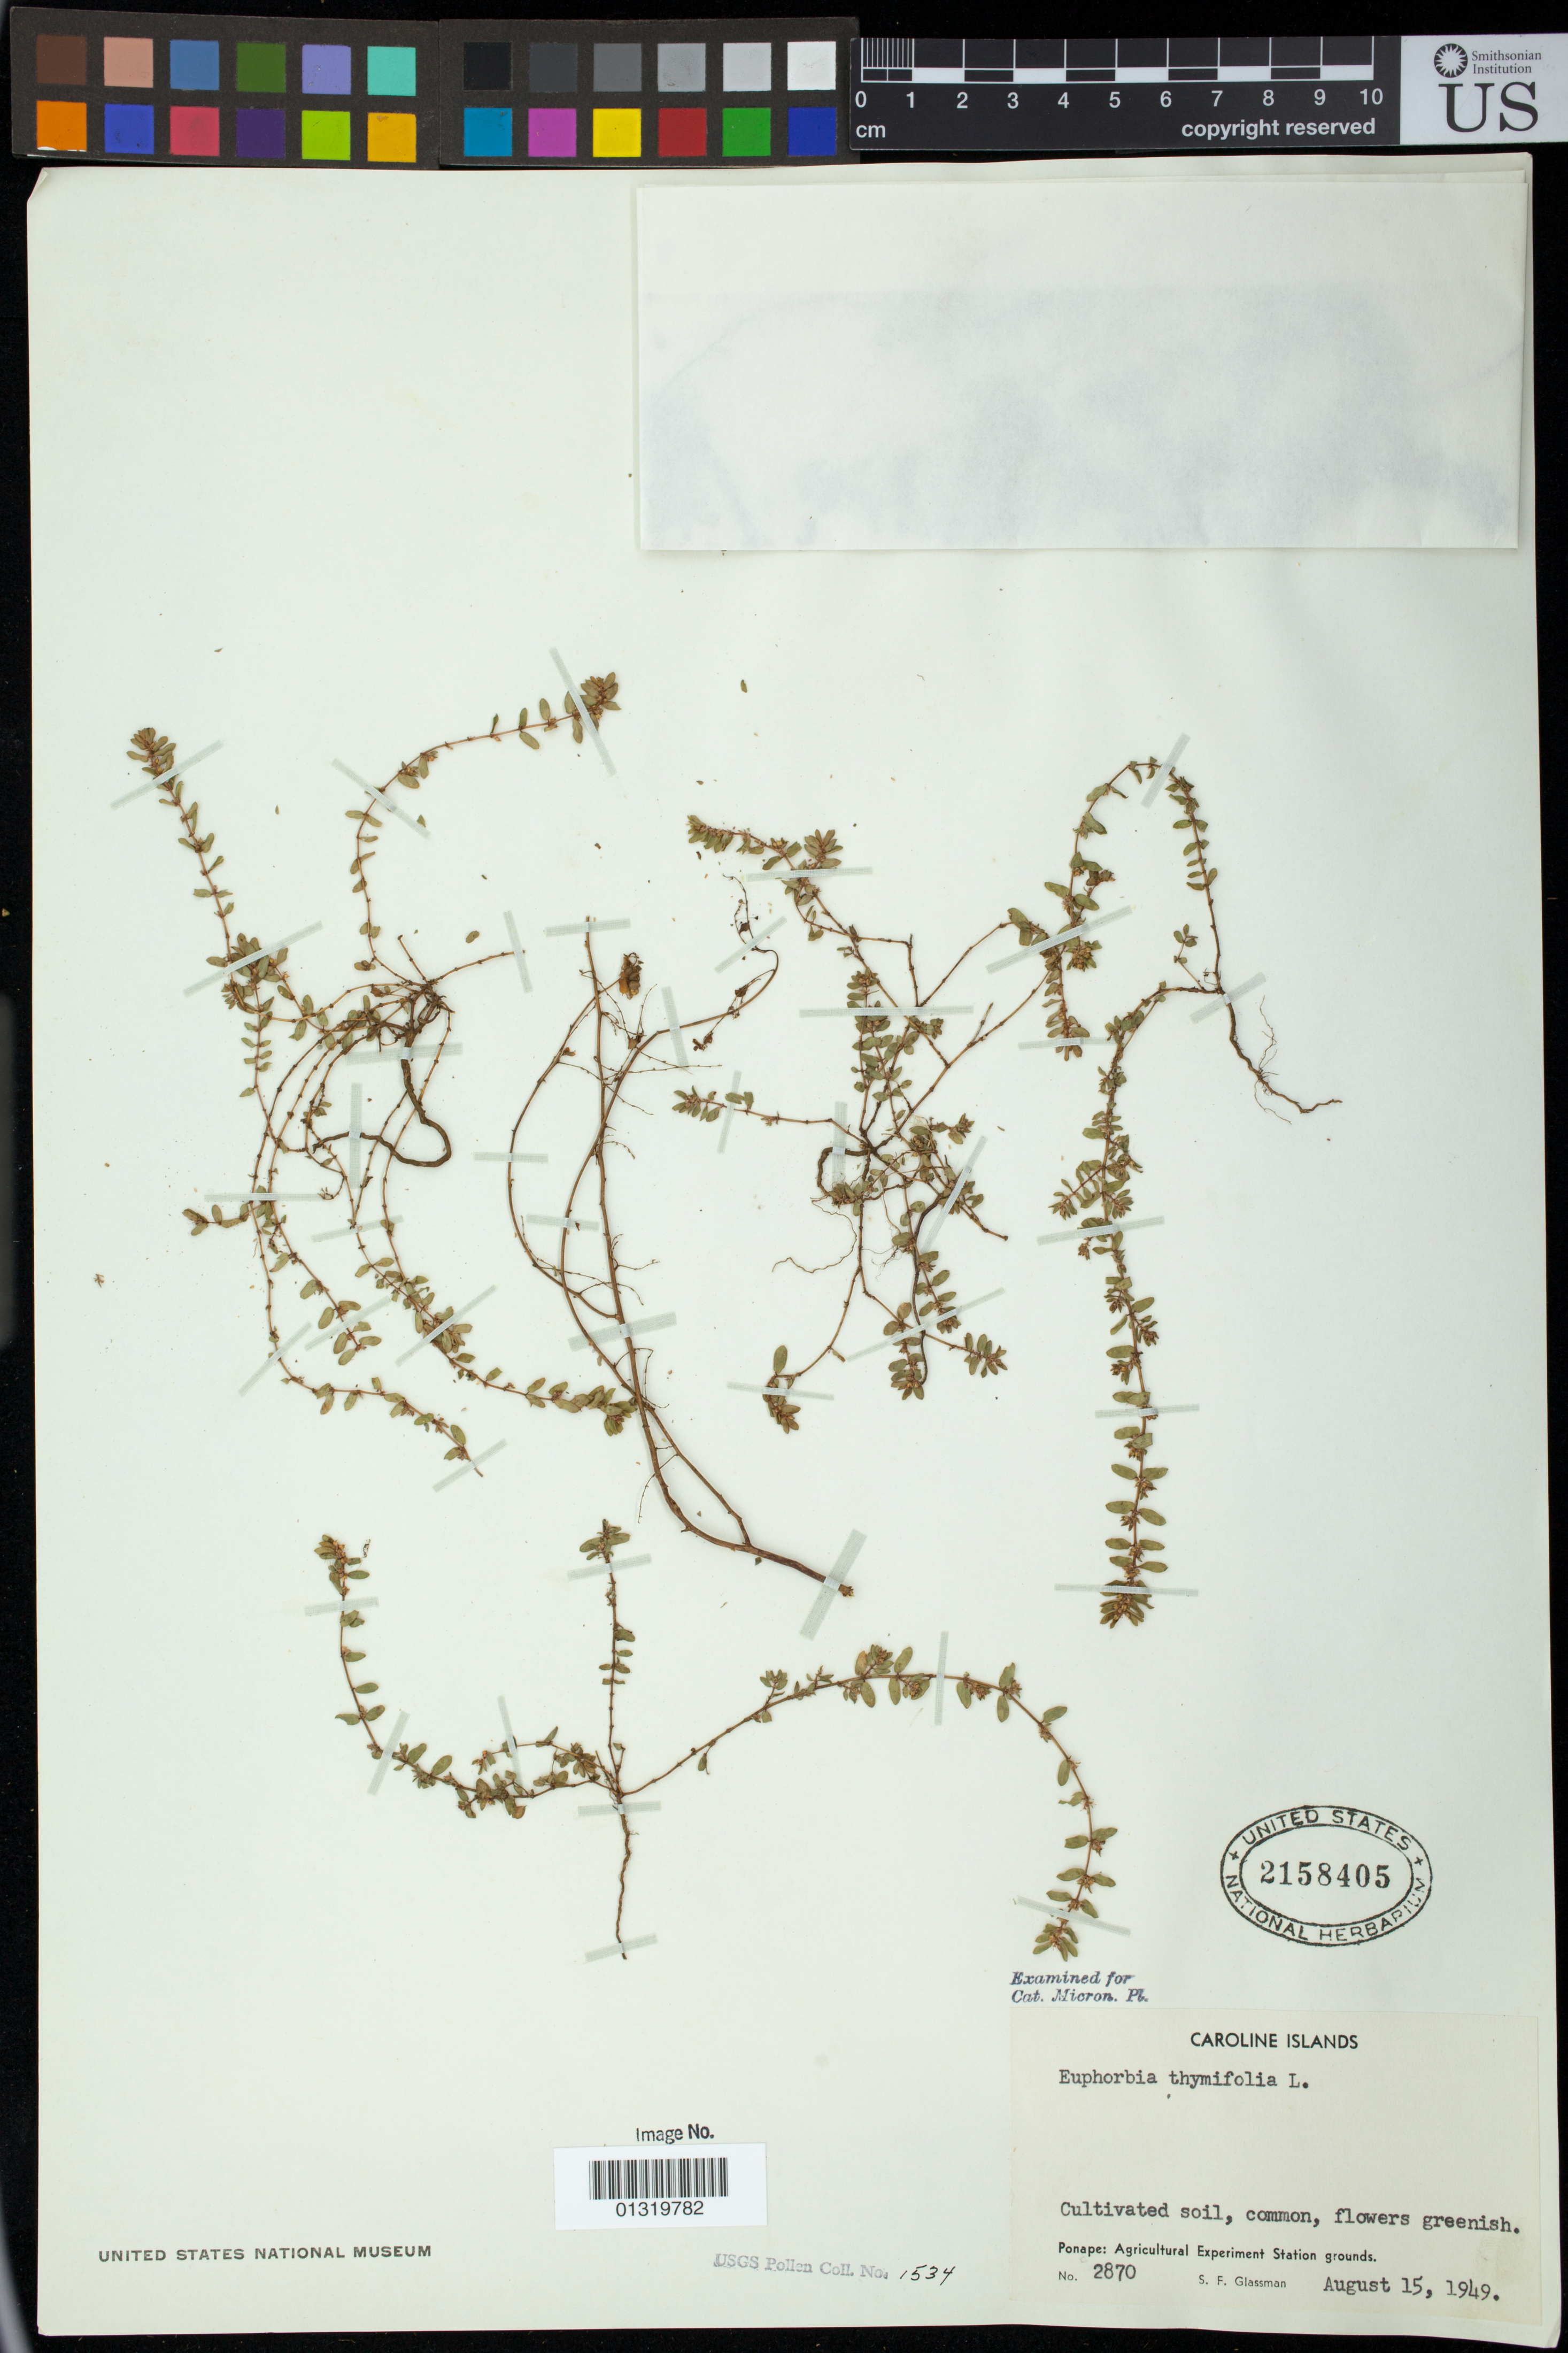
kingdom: Plantae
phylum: Tracheophyta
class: Magnoliopsida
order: Malpighiales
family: Euphorbiaceae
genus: Euphorbia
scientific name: Euphorbia thymifolia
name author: L.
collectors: S. F. Glassman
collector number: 2870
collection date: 1949-08-15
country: Micronesia, Federated States of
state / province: Pohnpei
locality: Agricultural Experiment Station grounds.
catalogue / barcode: US 2158405